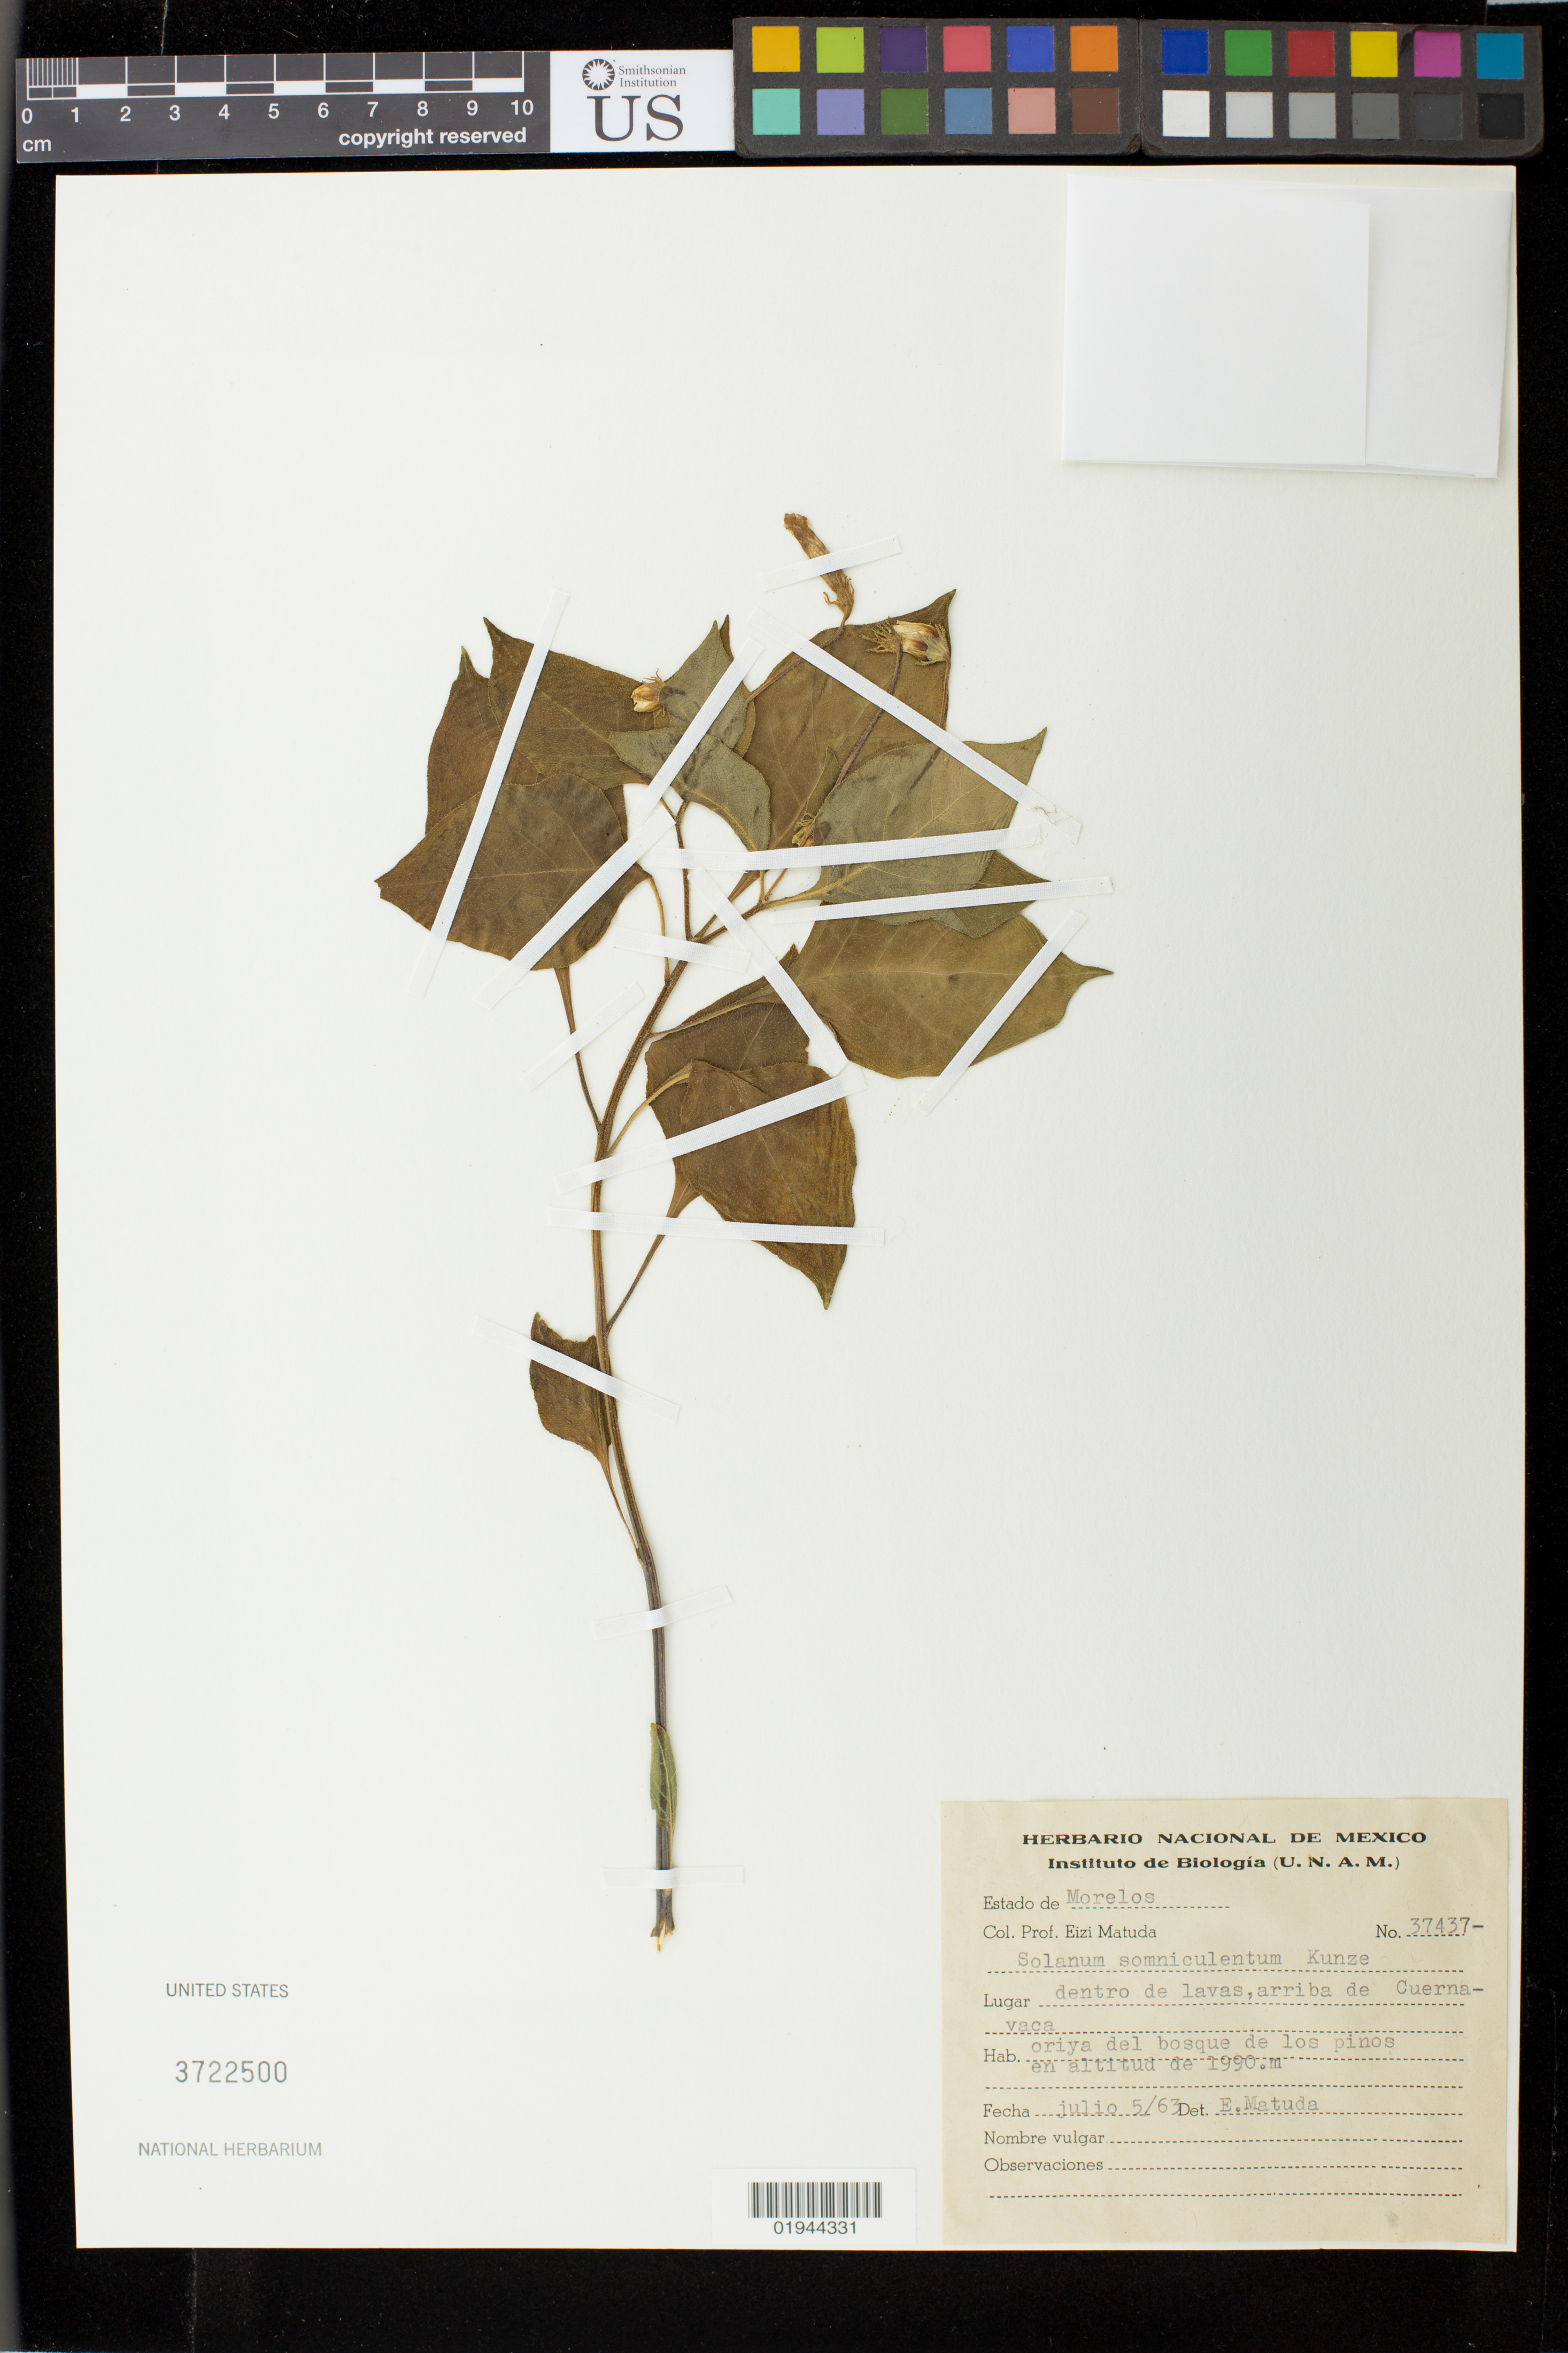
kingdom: Plantae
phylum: Tracheophyta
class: Magnoliopsida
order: Solanales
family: Solanaceae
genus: Lycianthes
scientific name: Lycianthes somniculenta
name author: (Kunze ex Schltdl.) Bitter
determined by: Matuda, E.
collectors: E. Matuda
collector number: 37437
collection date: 1963-07-05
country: Mexico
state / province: Morelos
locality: Dentro de lavas, arriba de Cuernavaca.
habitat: Oriya del bosque de los pinos.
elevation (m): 1990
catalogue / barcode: US 3722500